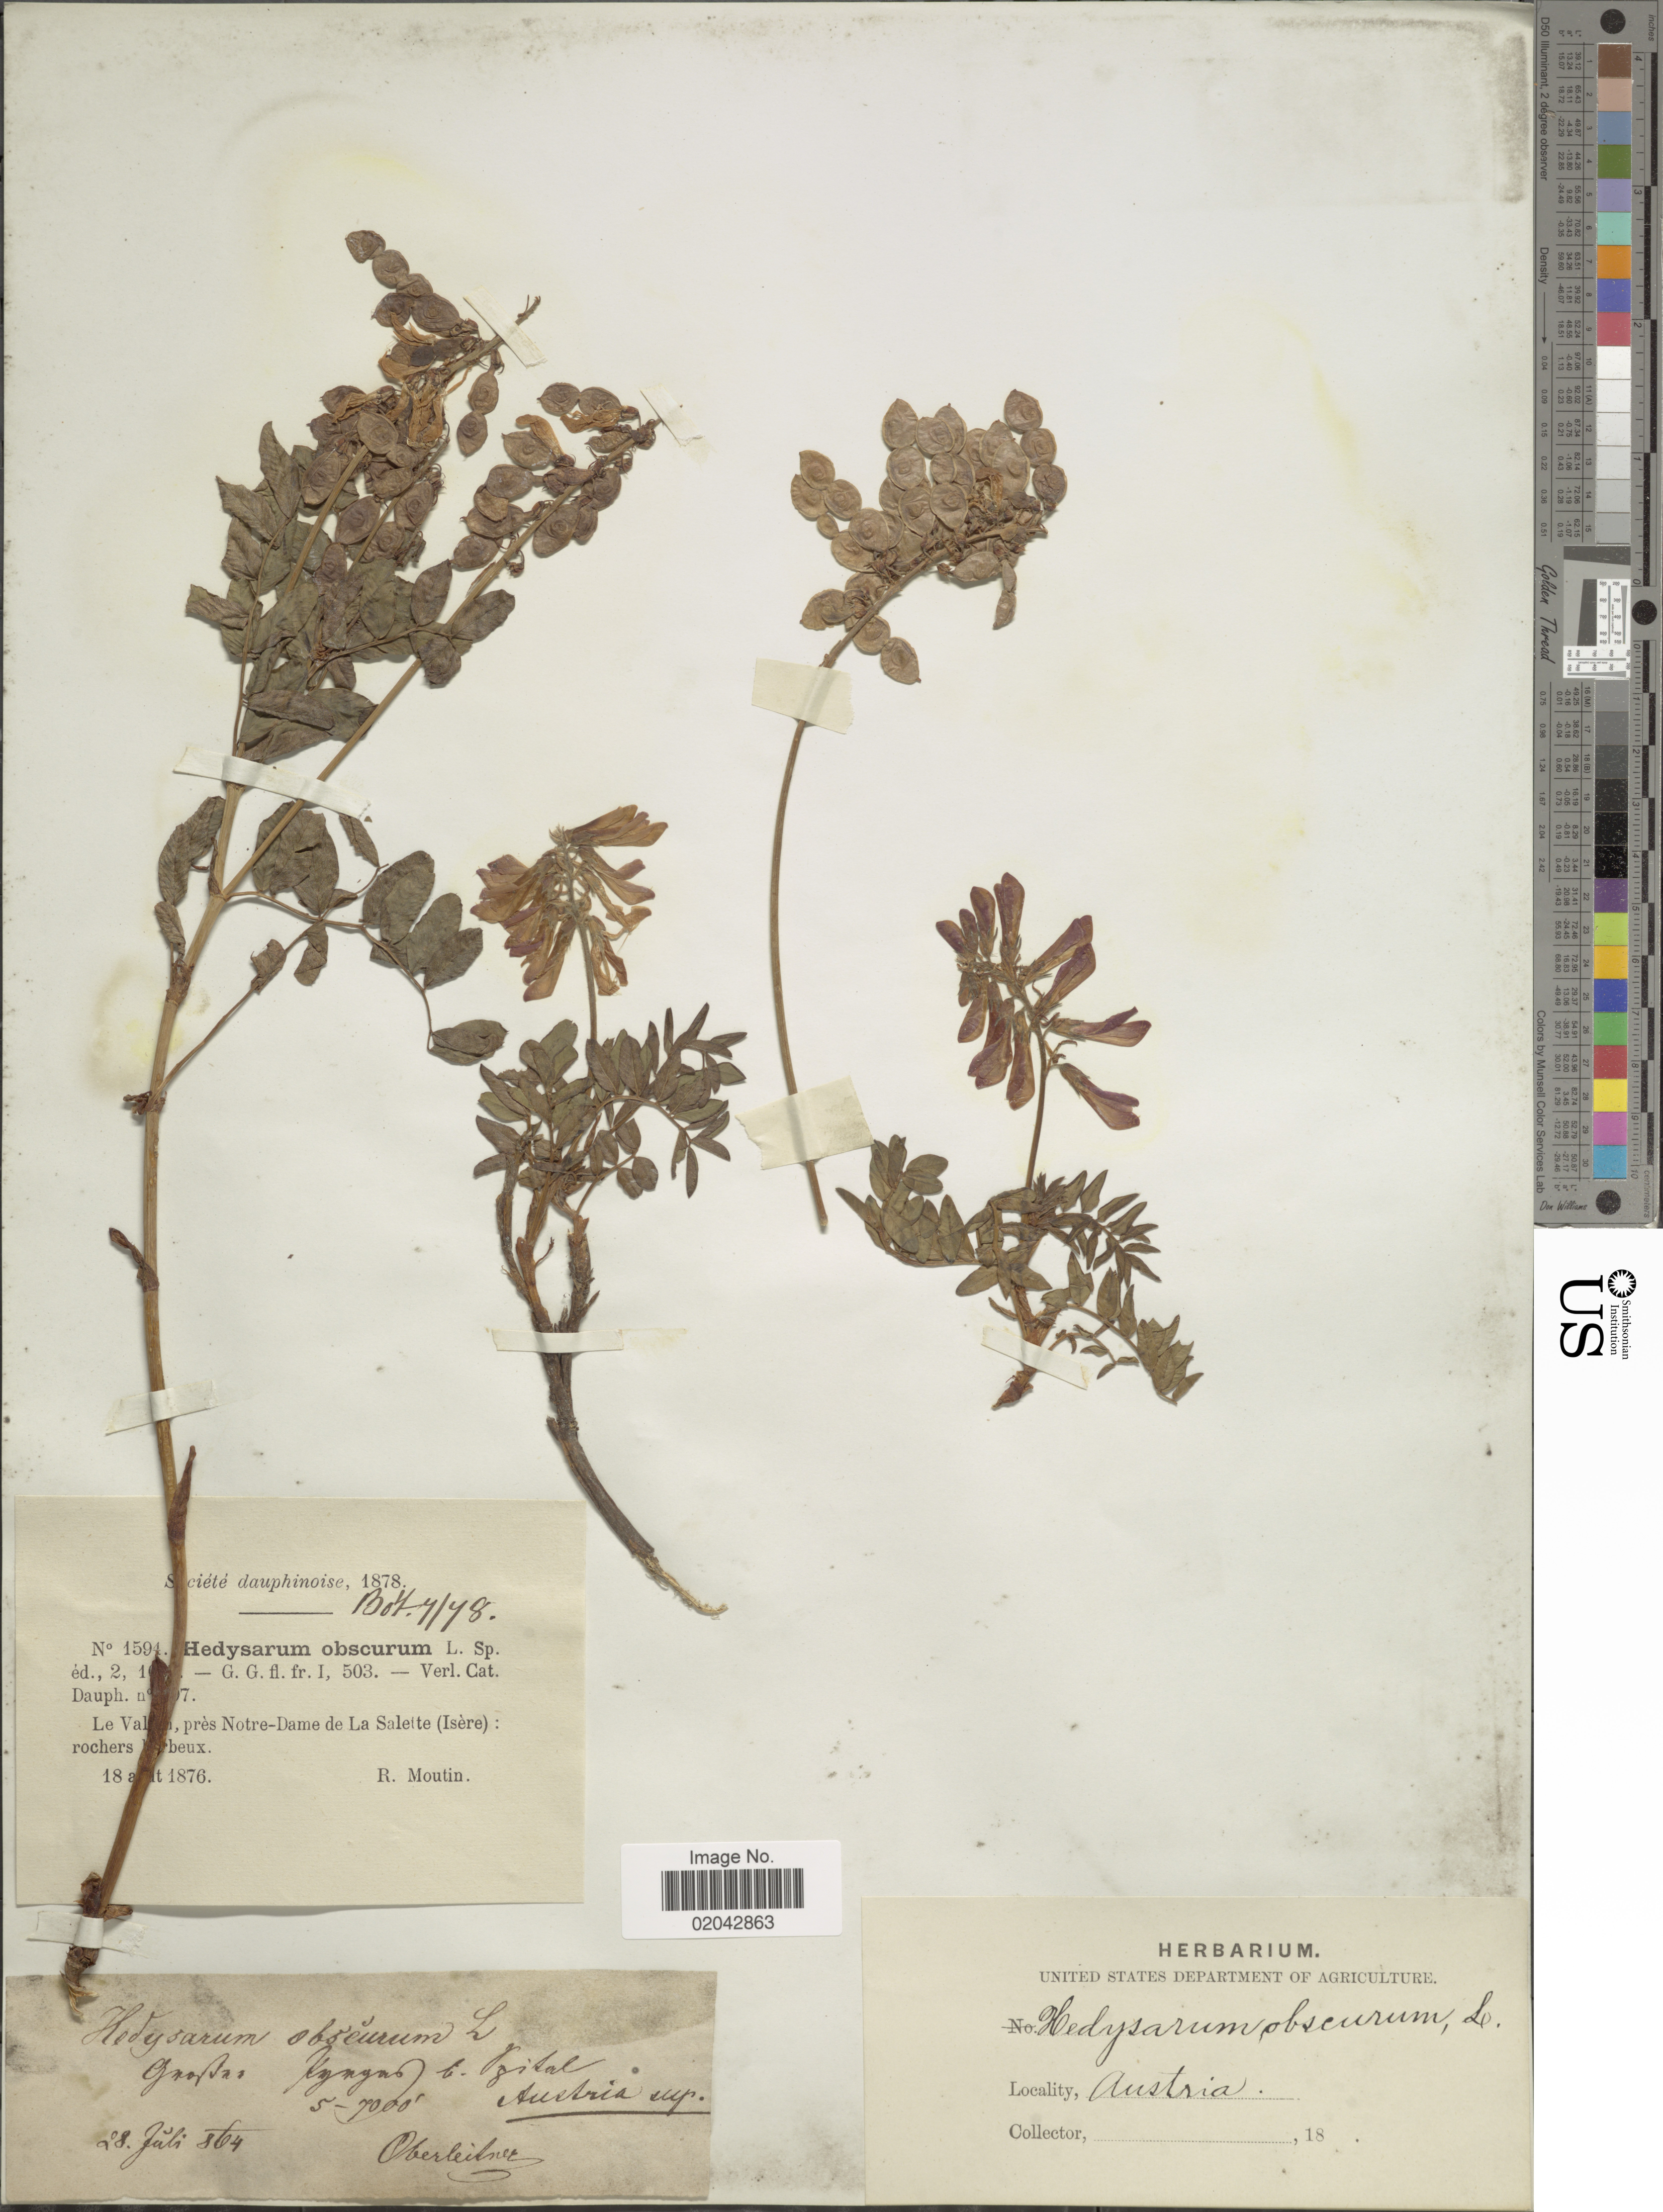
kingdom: Plantae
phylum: Tracheophyta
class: Magnoliopsida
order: Fabales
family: Fabaceae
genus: Hedysarum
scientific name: Hedysarum obscurum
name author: L.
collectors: Oberleitner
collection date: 1864-06-28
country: Austria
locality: Grotsa Kangro c. Pzital, Austria sup. [interpreted]